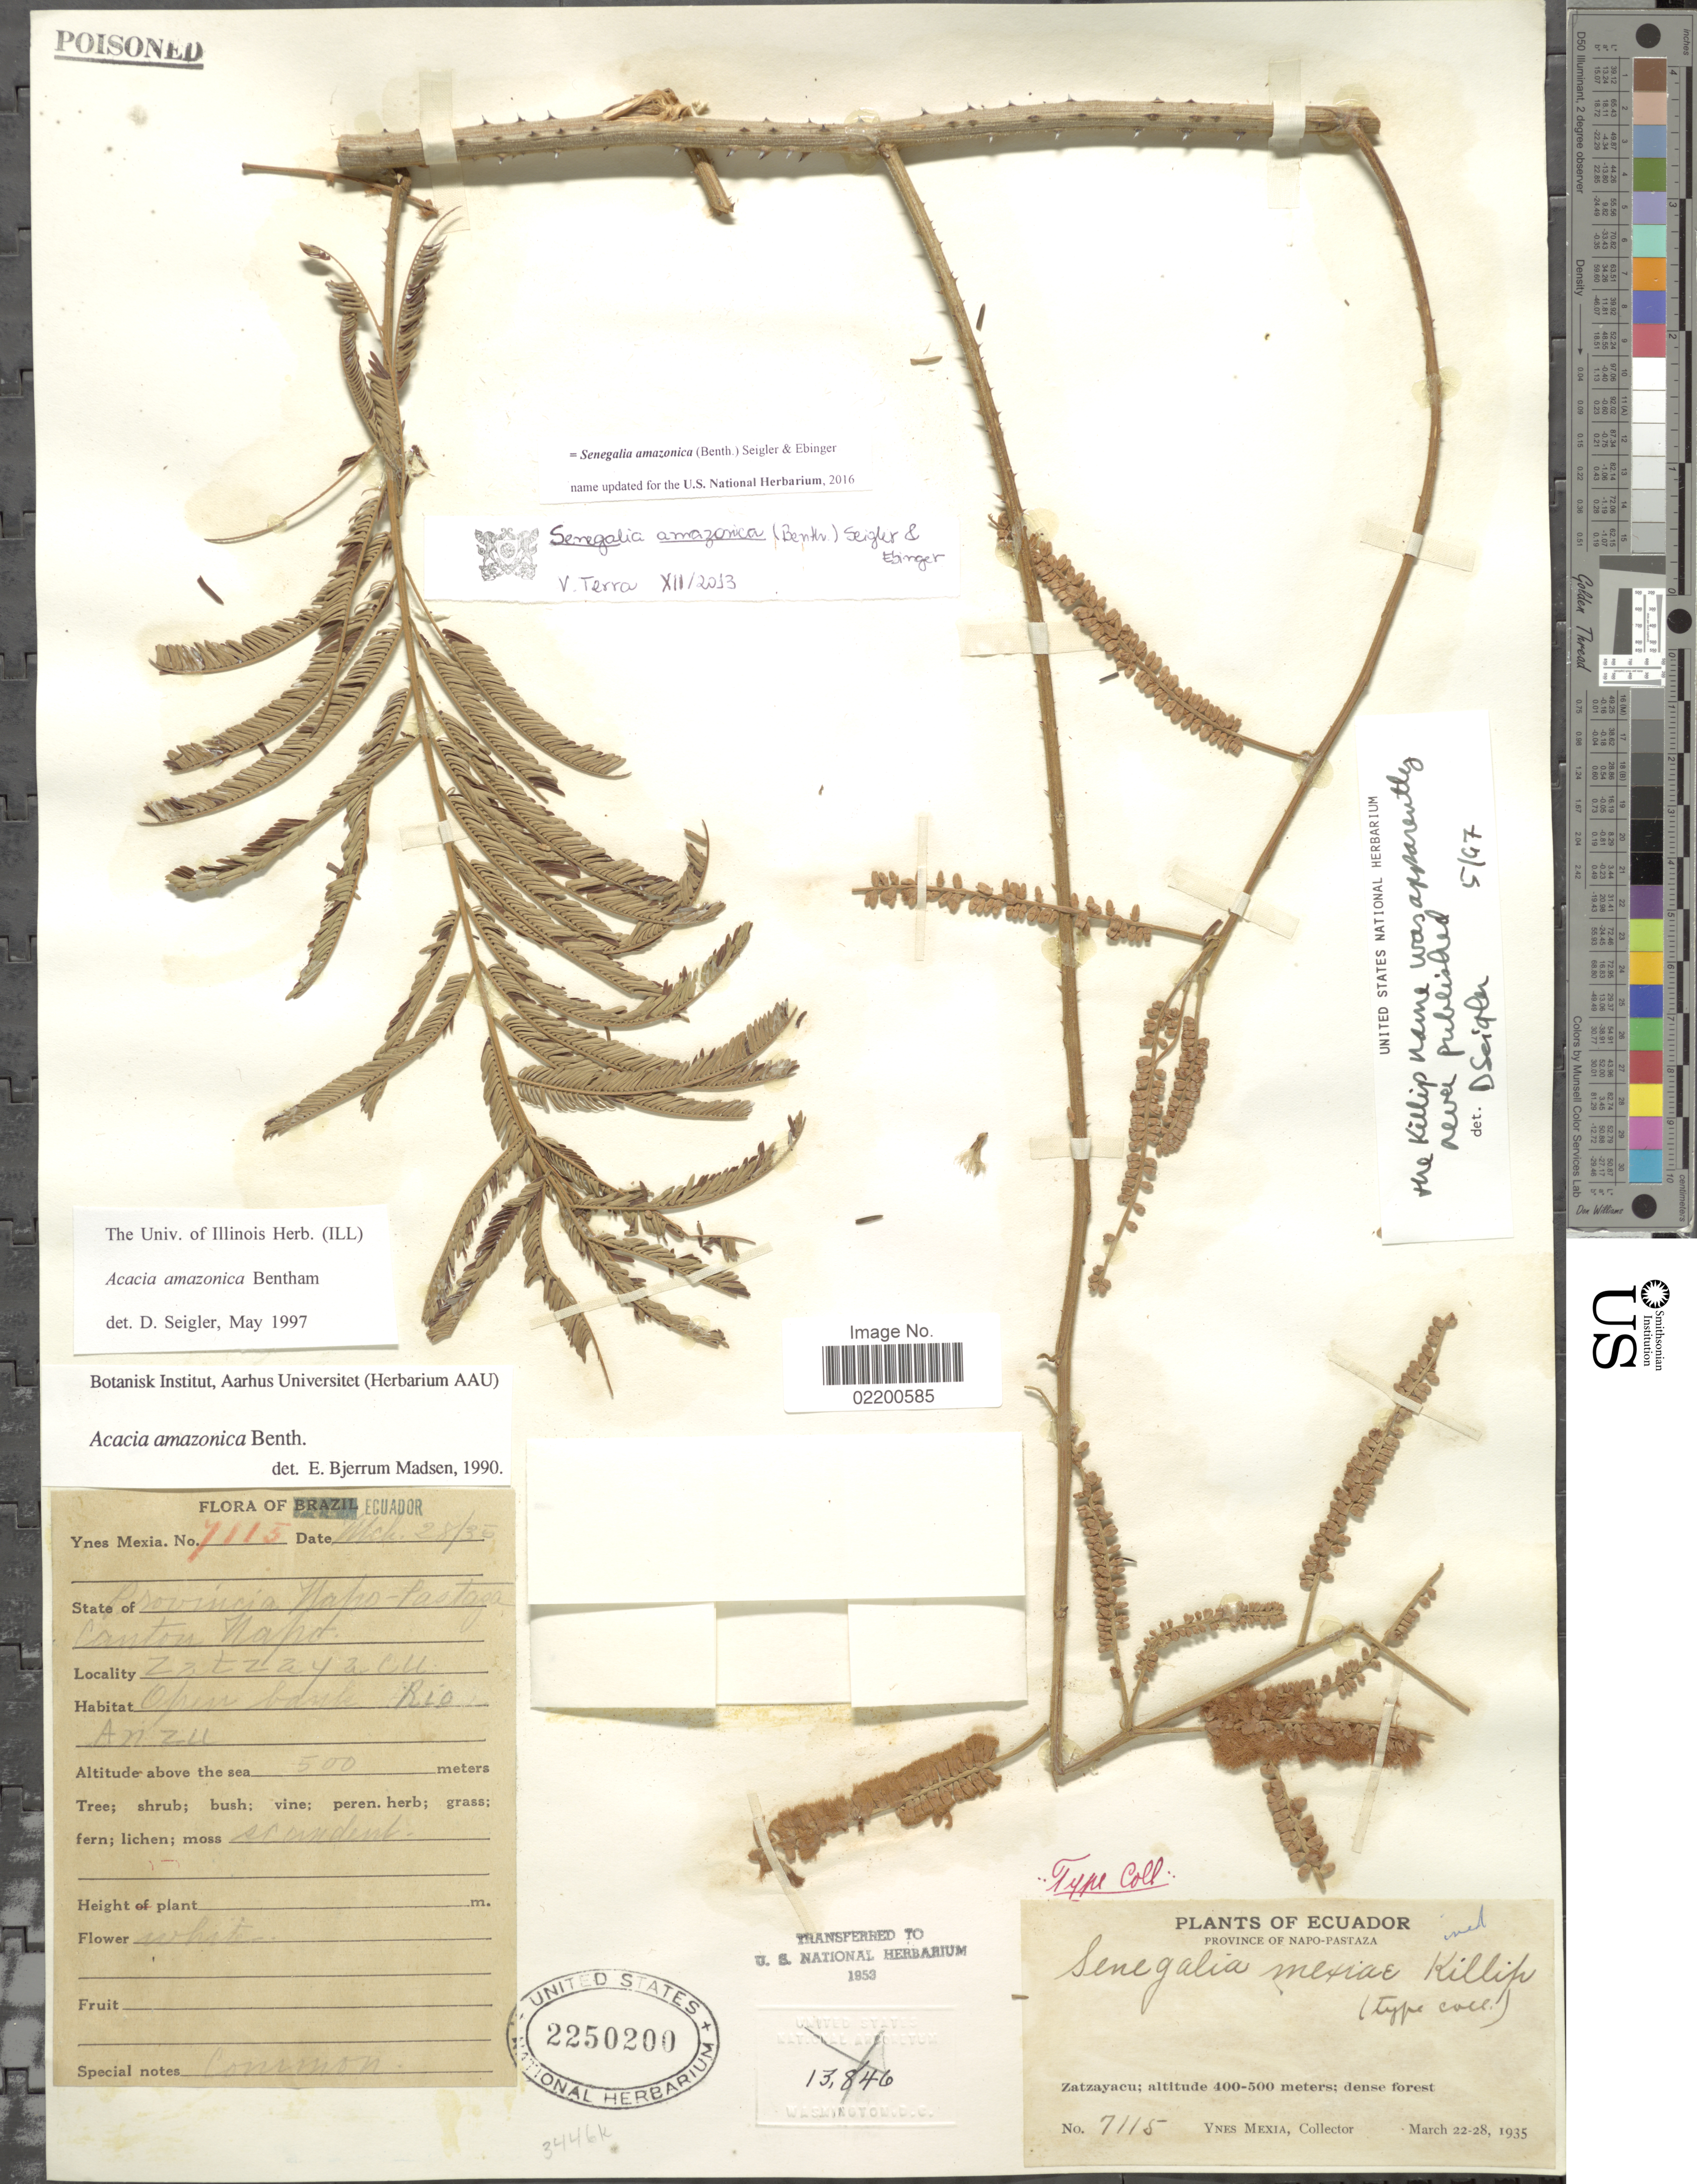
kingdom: Plantae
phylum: Tracheophyta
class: Magnoliopsida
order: Fabales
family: Fabaceae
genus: Senegalia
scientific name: Senegalia amazonica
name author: Seigler & Ebinger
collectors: Y. Mexia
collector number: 7115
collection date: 1935-03-22/1935-03-28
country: Ecuador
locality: Province of Napo-Pastaza, Zatzayac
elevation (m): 400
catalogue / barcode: US 2250200